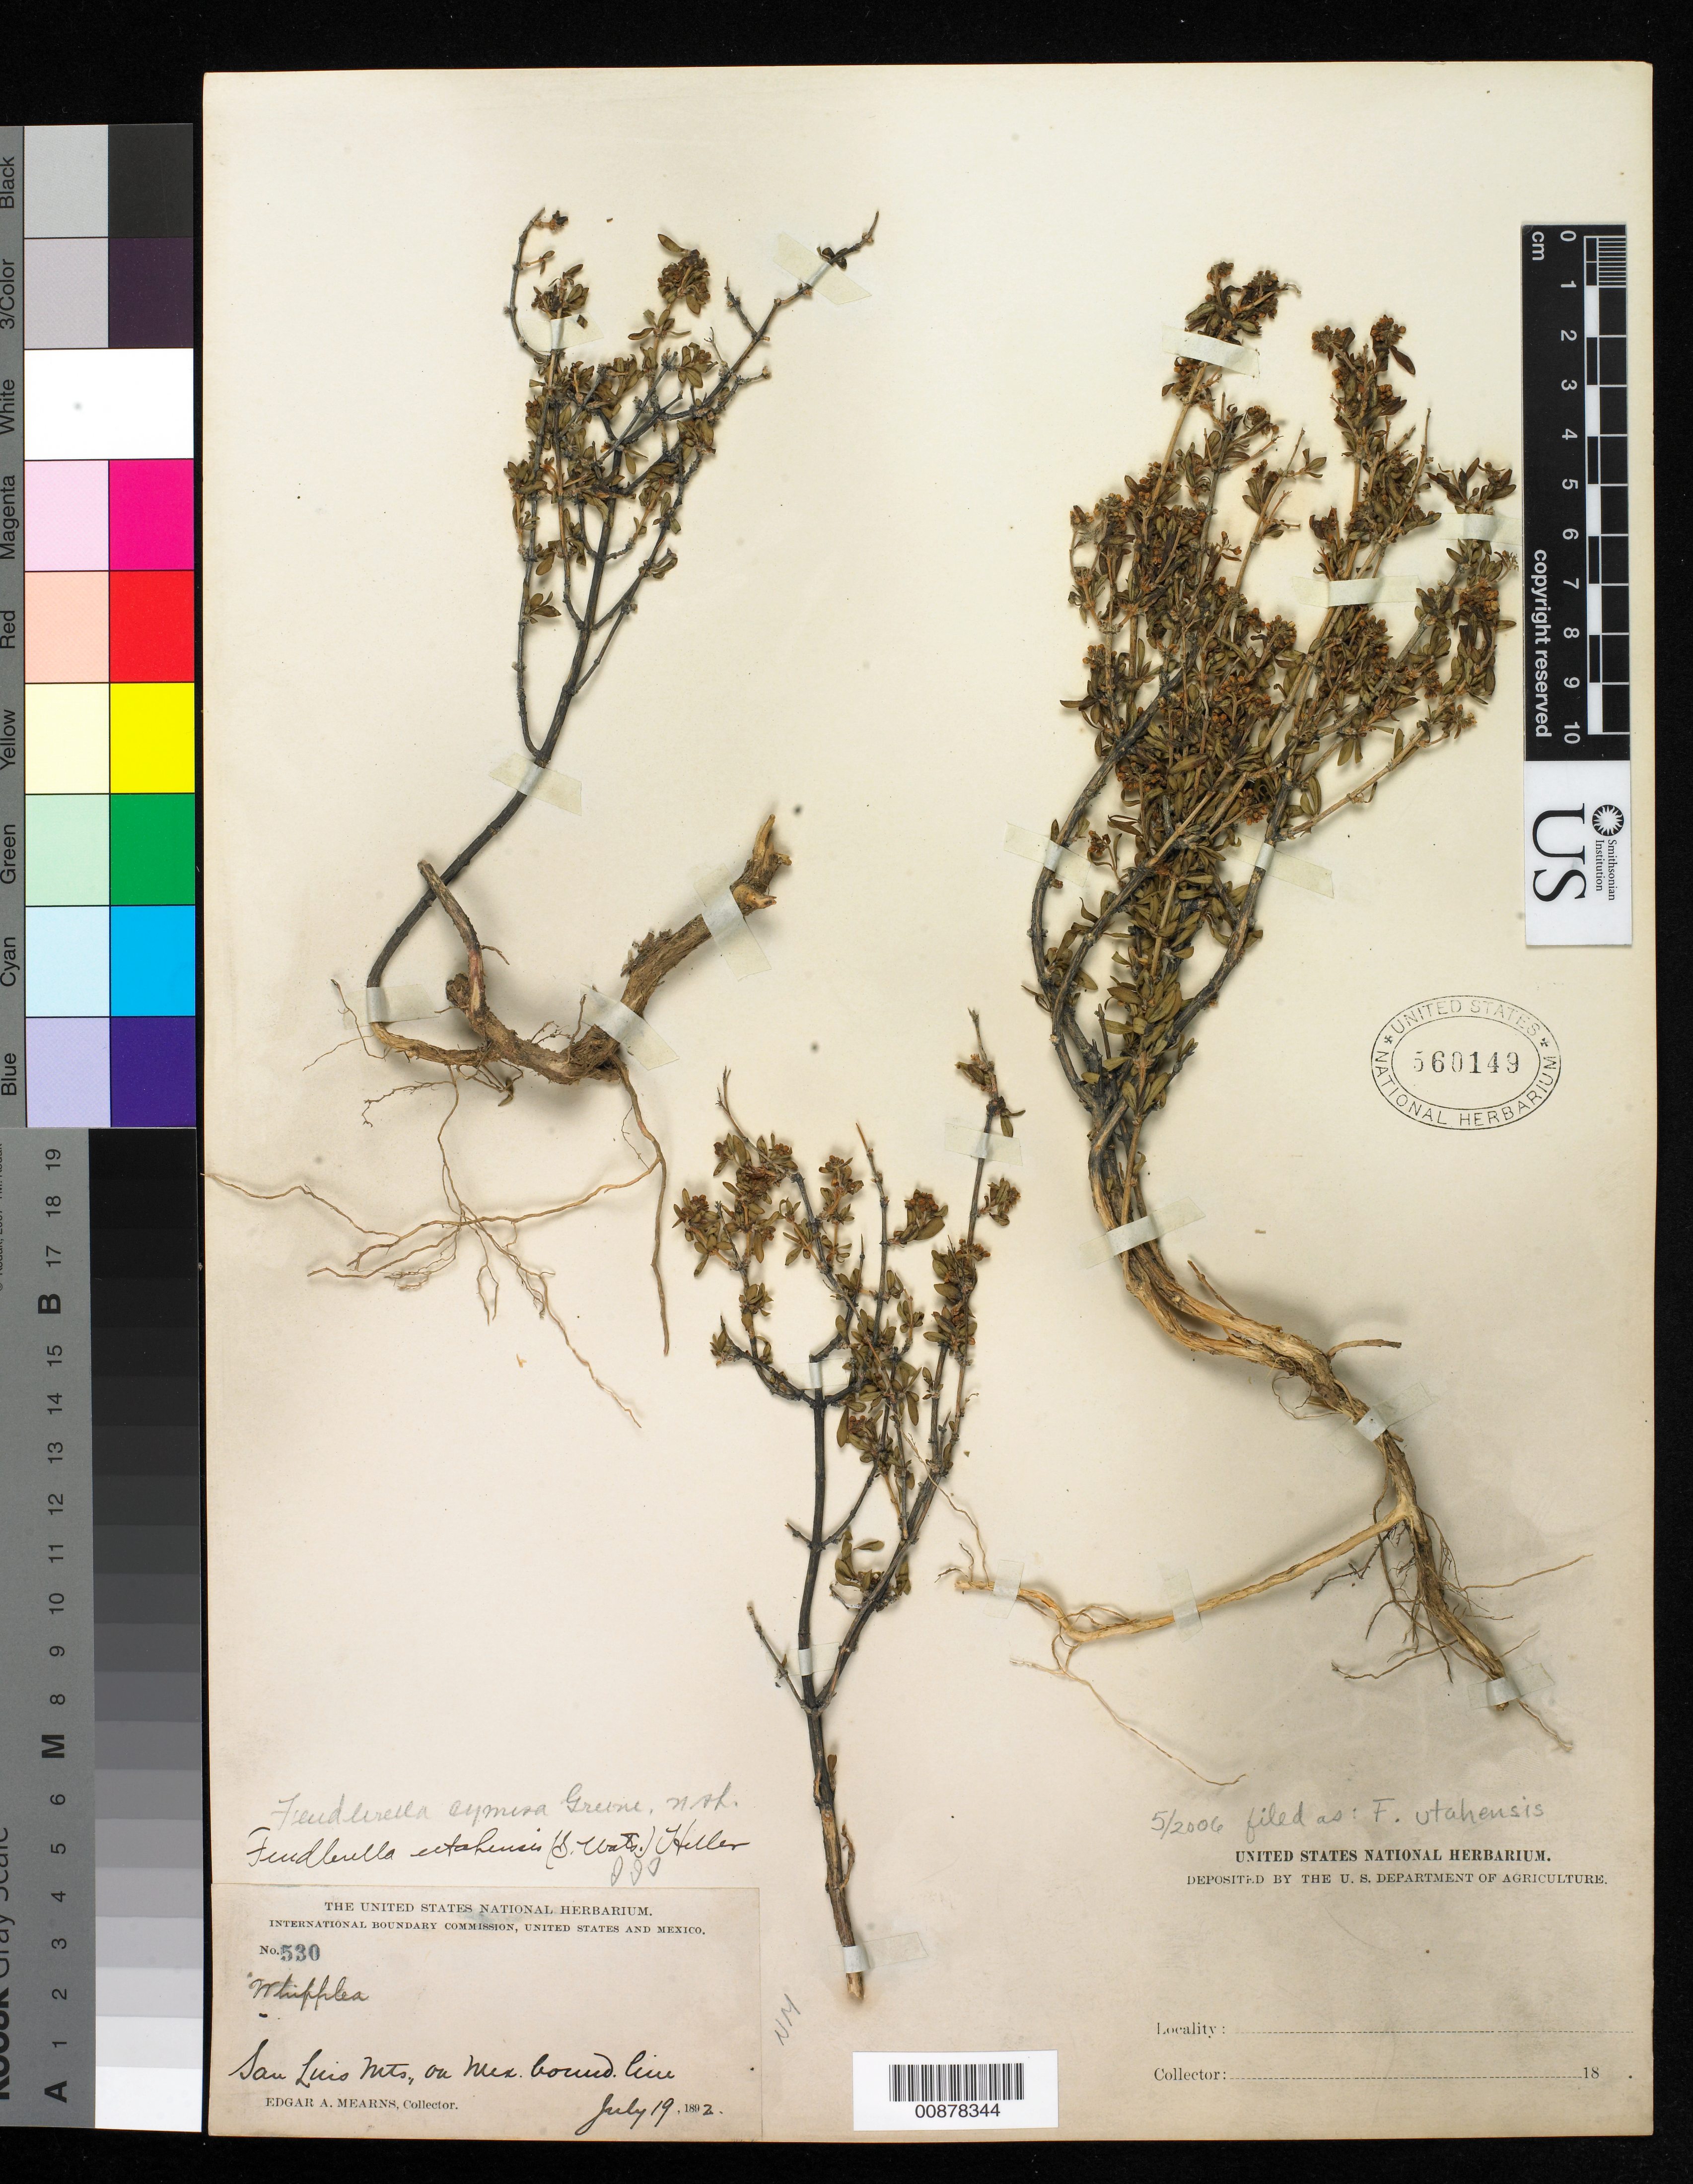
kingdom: Plantae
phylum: Tracheophyta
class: Magnoliopsida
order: Cornales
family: Hydrangeaceae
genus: Fendlerella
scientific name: Fendlerella utahensis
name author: (S. Watson) A. Heller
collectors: E. A. Mearns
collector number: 530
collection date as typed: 19 Jul 1892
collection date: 1892-07-19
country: United States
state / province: New Mexico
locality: San Luis Mts., on Mexican Boundary Line.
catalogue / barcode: US 560149